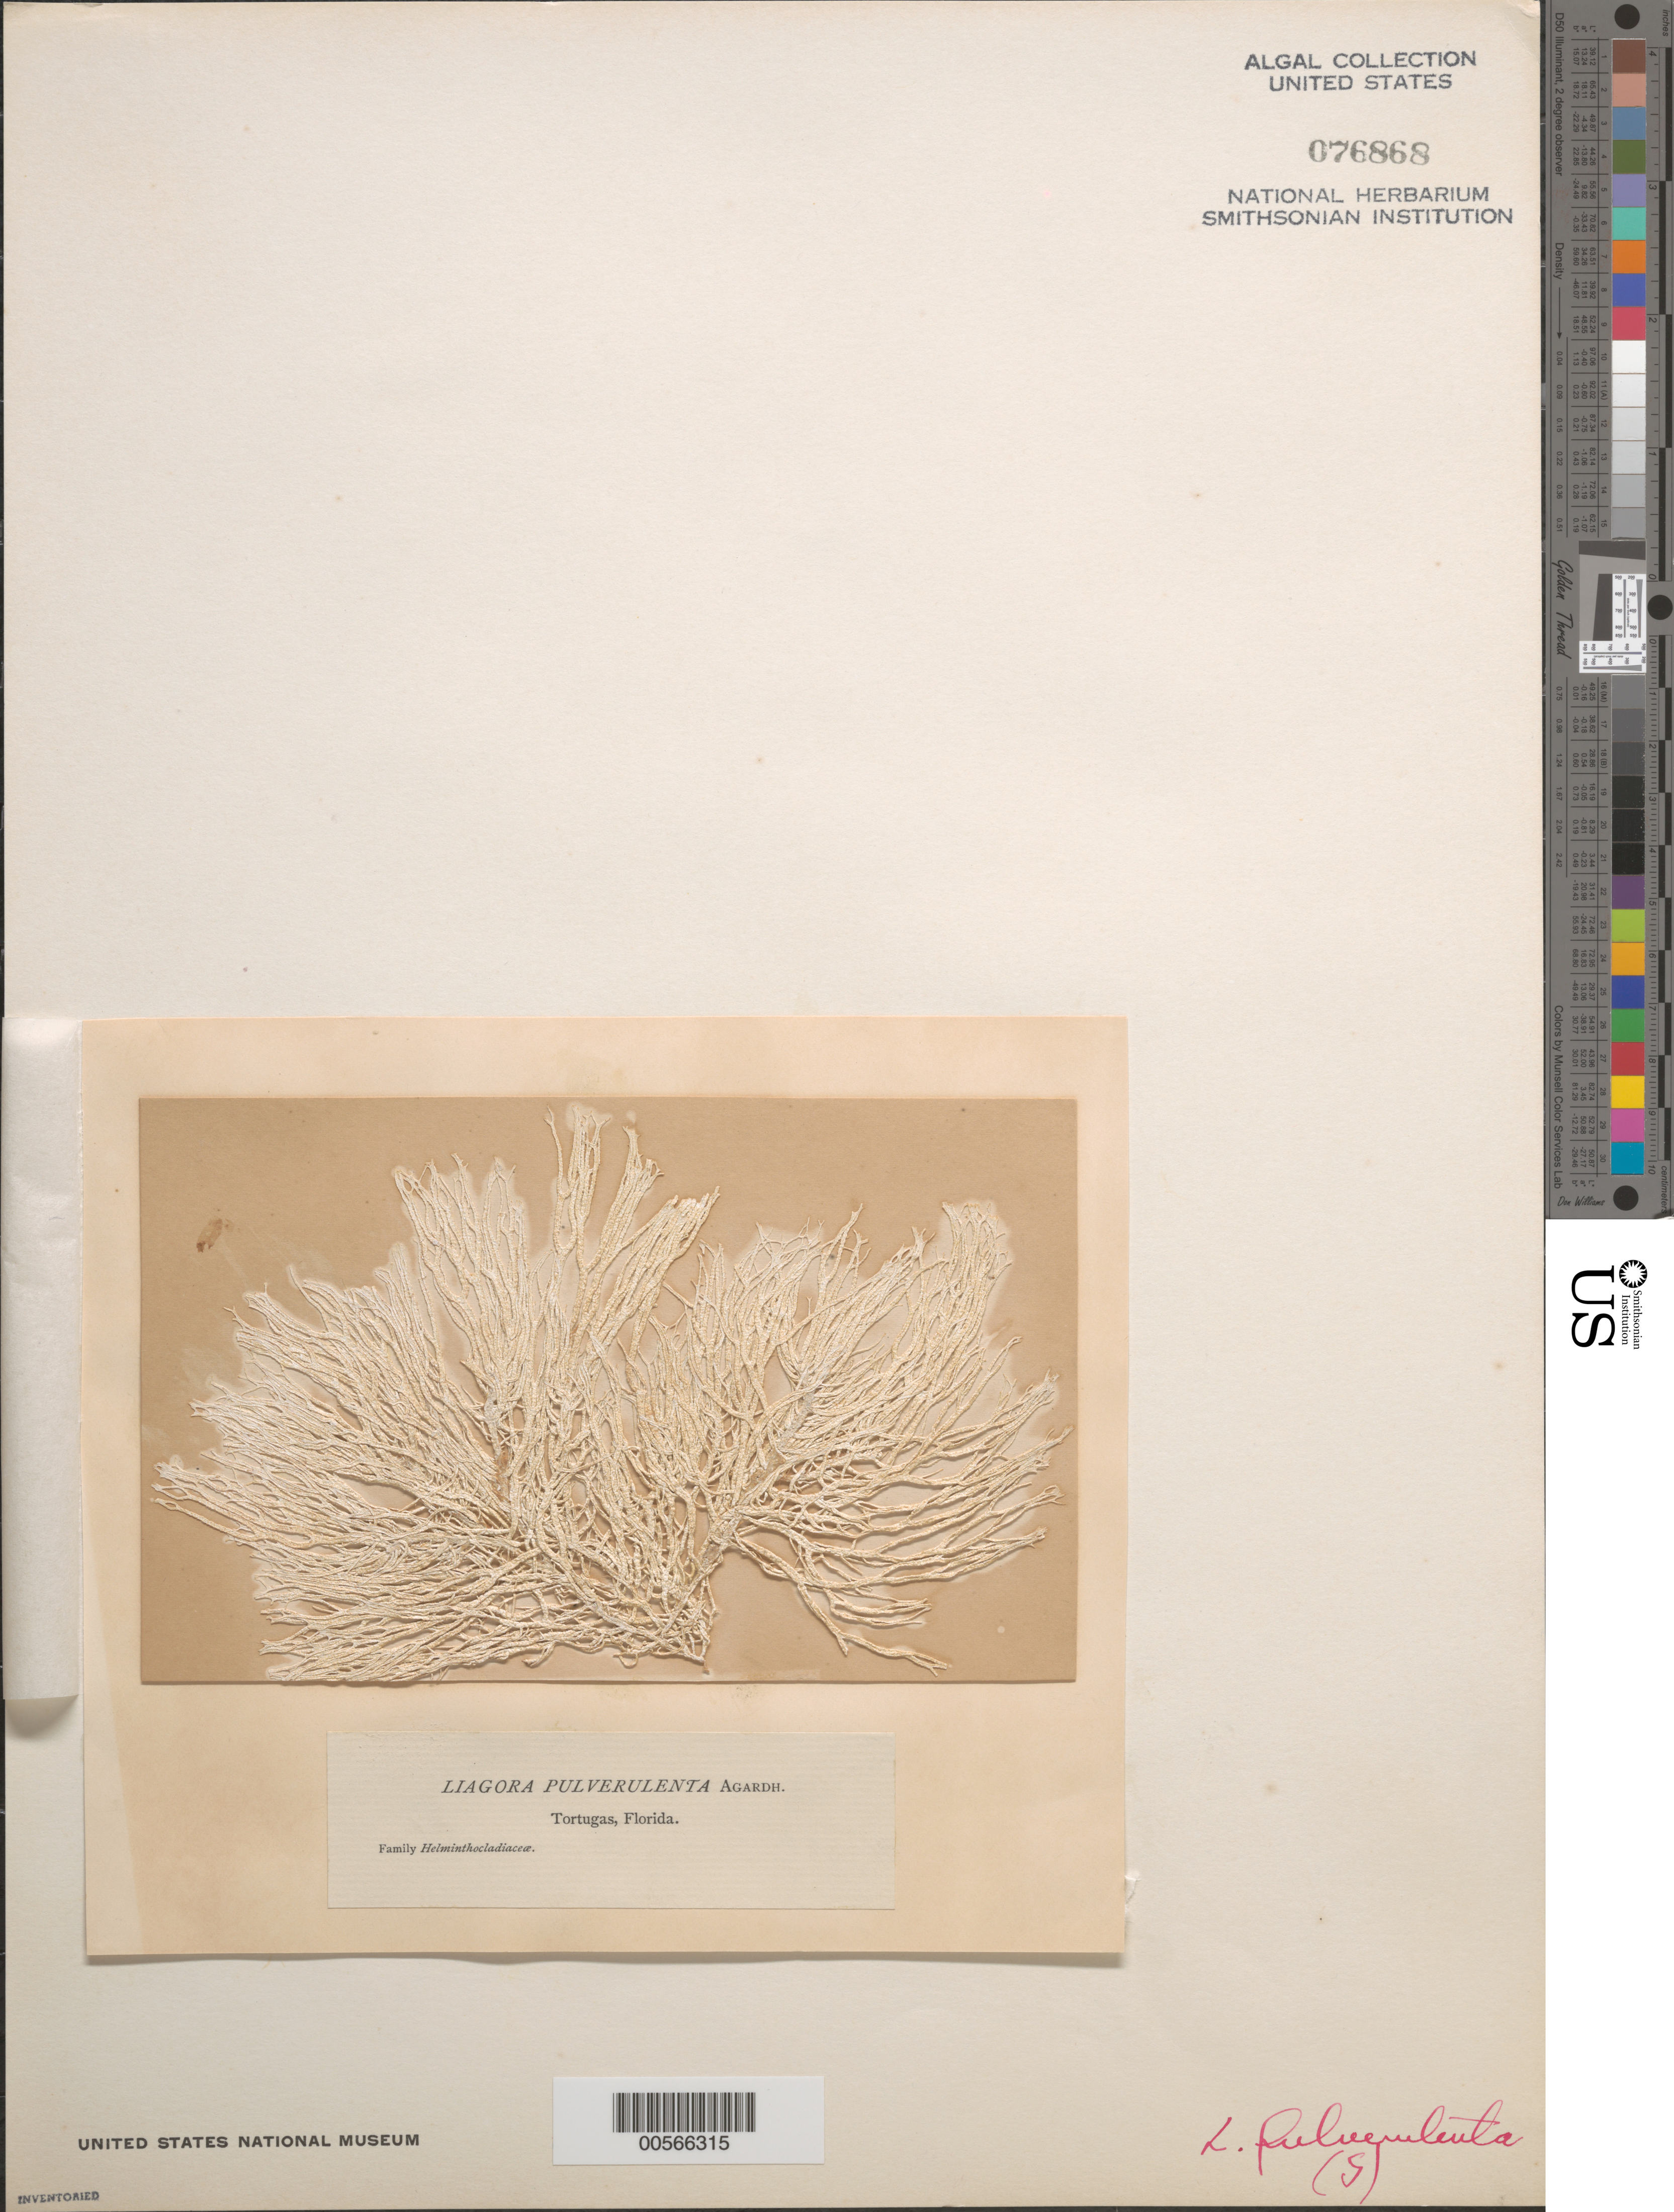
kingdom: Plantae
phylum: Rhodophyta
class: Florideophyceae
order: Nemaliales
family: Liagoraceae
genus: Liagora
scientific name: Liagora ceranoides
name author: J.V.Lamouroux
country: United States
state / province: Florida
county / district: Monroe County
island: Dry Tortugas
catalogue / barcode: US 76868